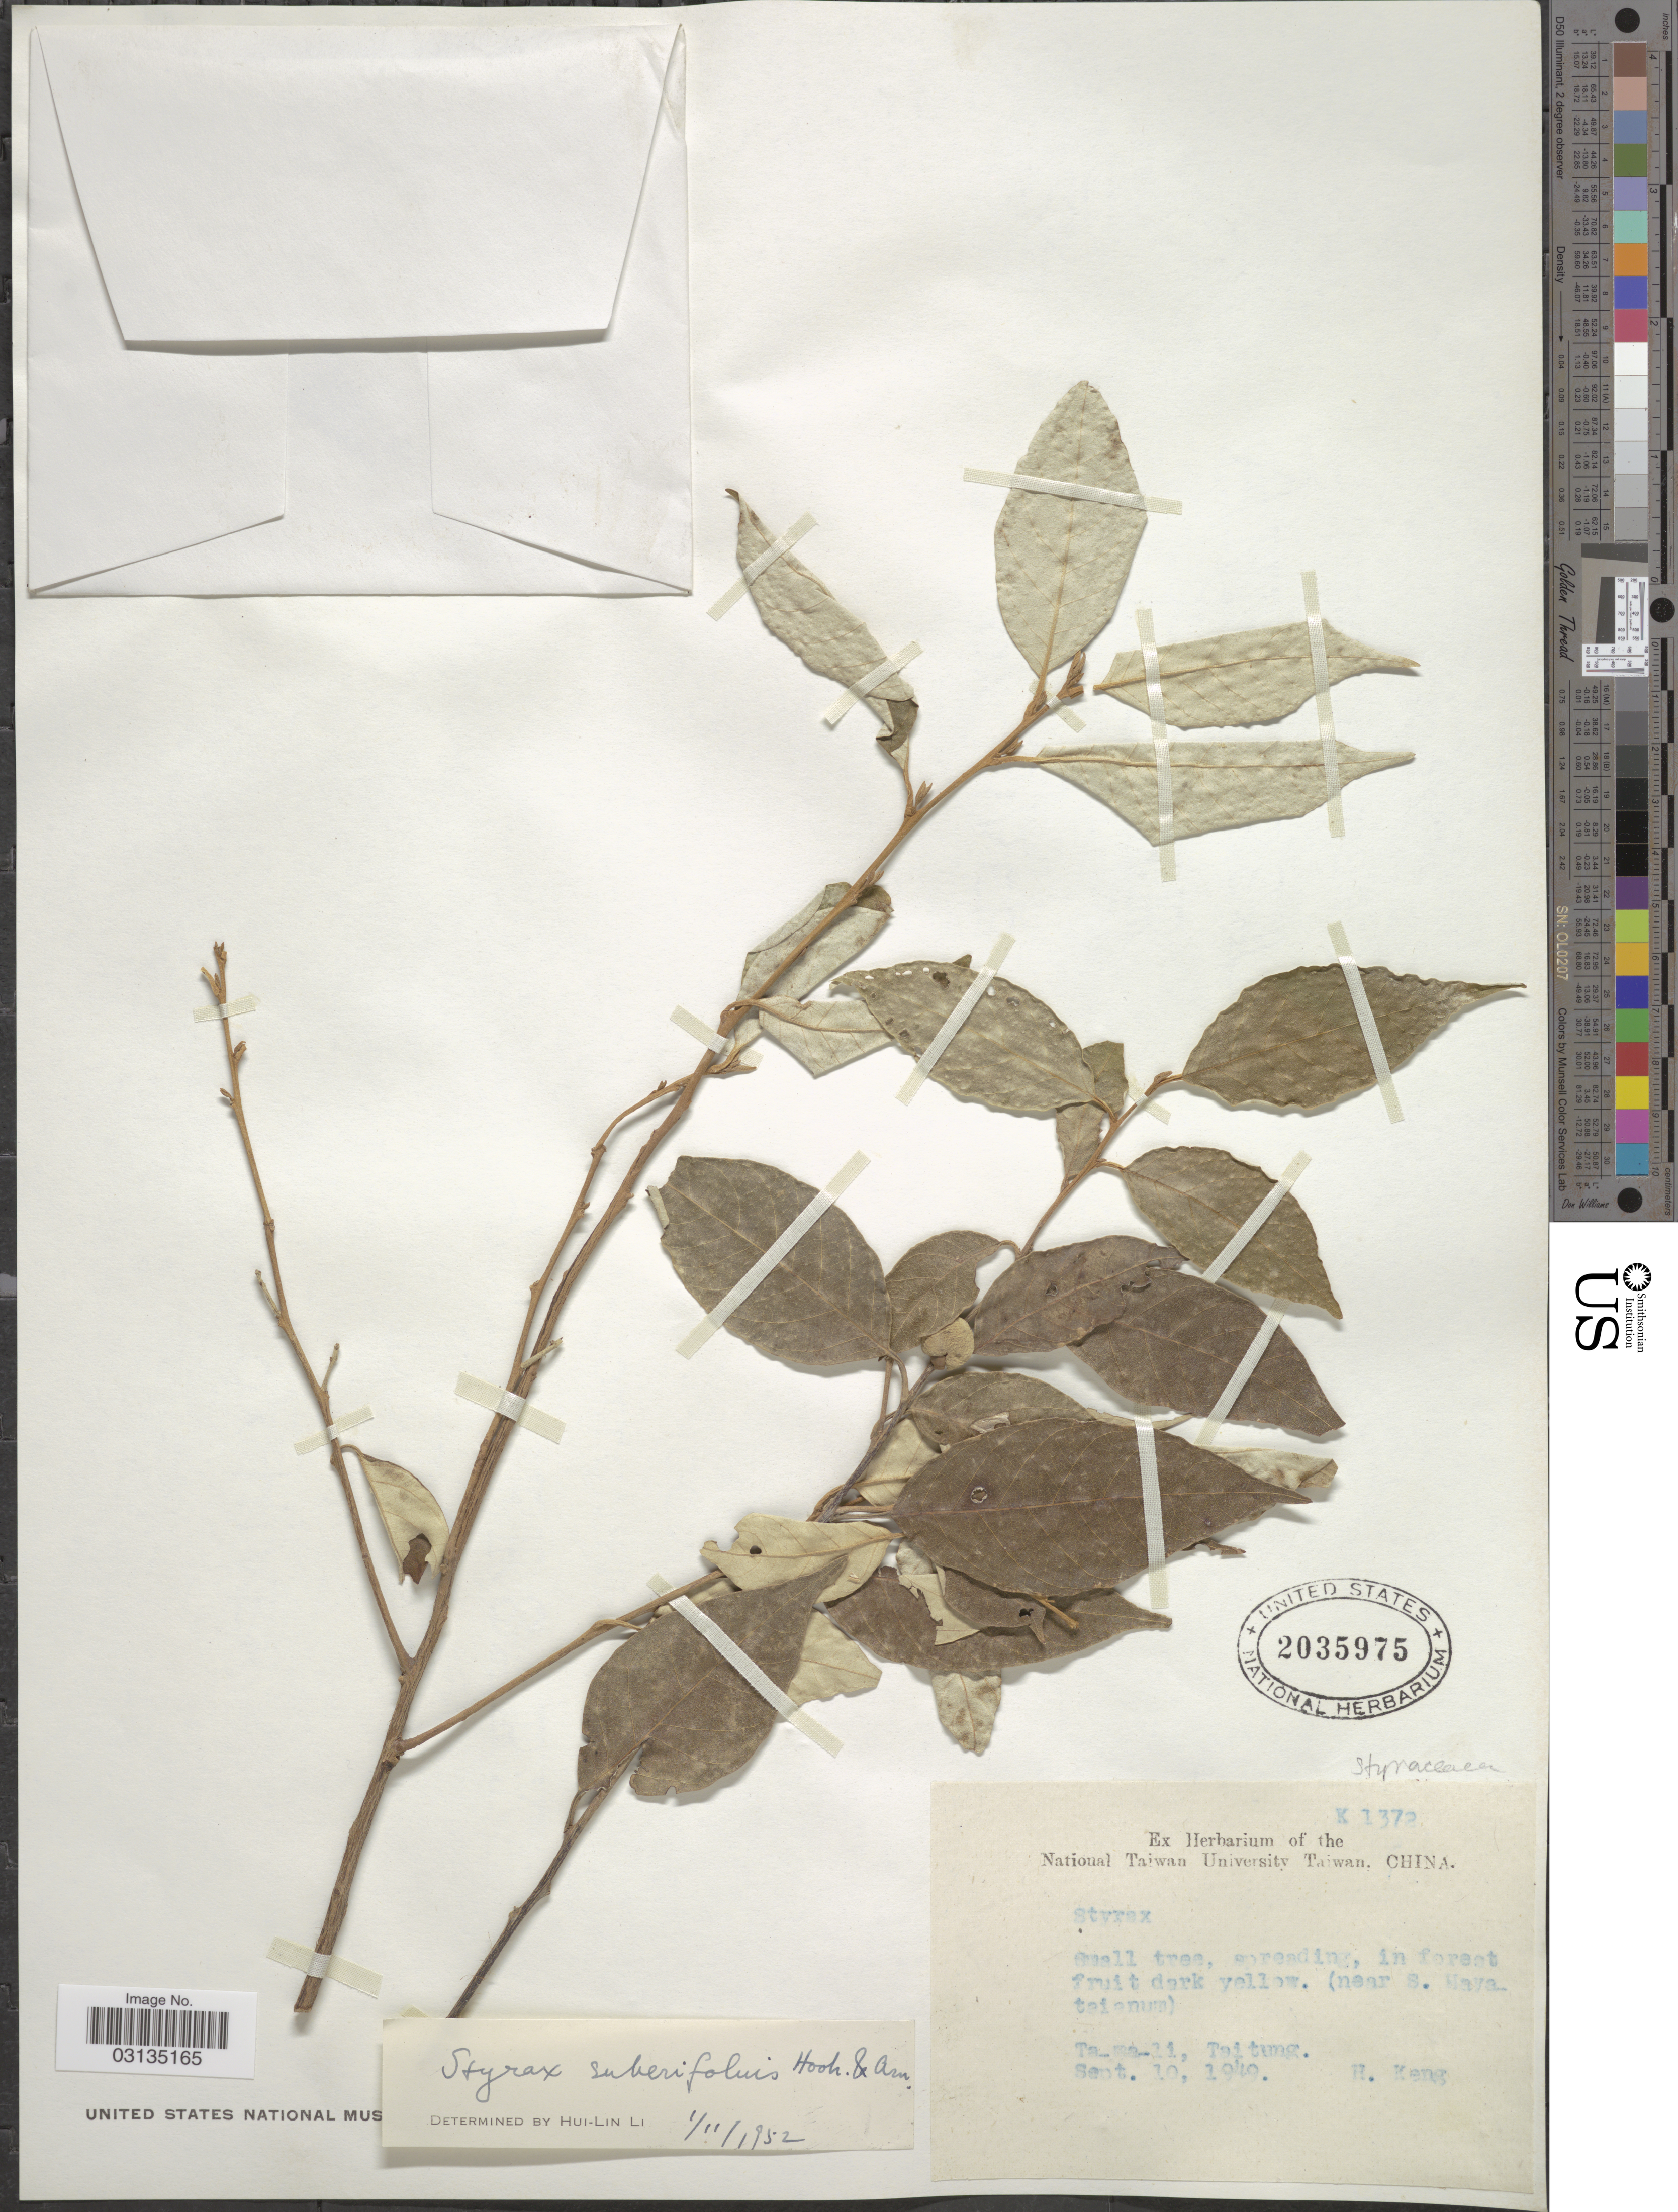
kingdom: Plantae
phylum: Tracheophyta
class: Magnoliopsida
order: Ericales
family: Styracaceae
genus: Styrax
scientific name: Styrax suberifolius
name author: Hook. & Arn.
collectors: H. Keng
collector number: K 1372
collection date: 1949-09-10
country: Taiwan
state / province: Taitung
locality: Ta-ma-li, Taitung, (near S. Hayatai anum).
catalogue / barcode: US 2035975